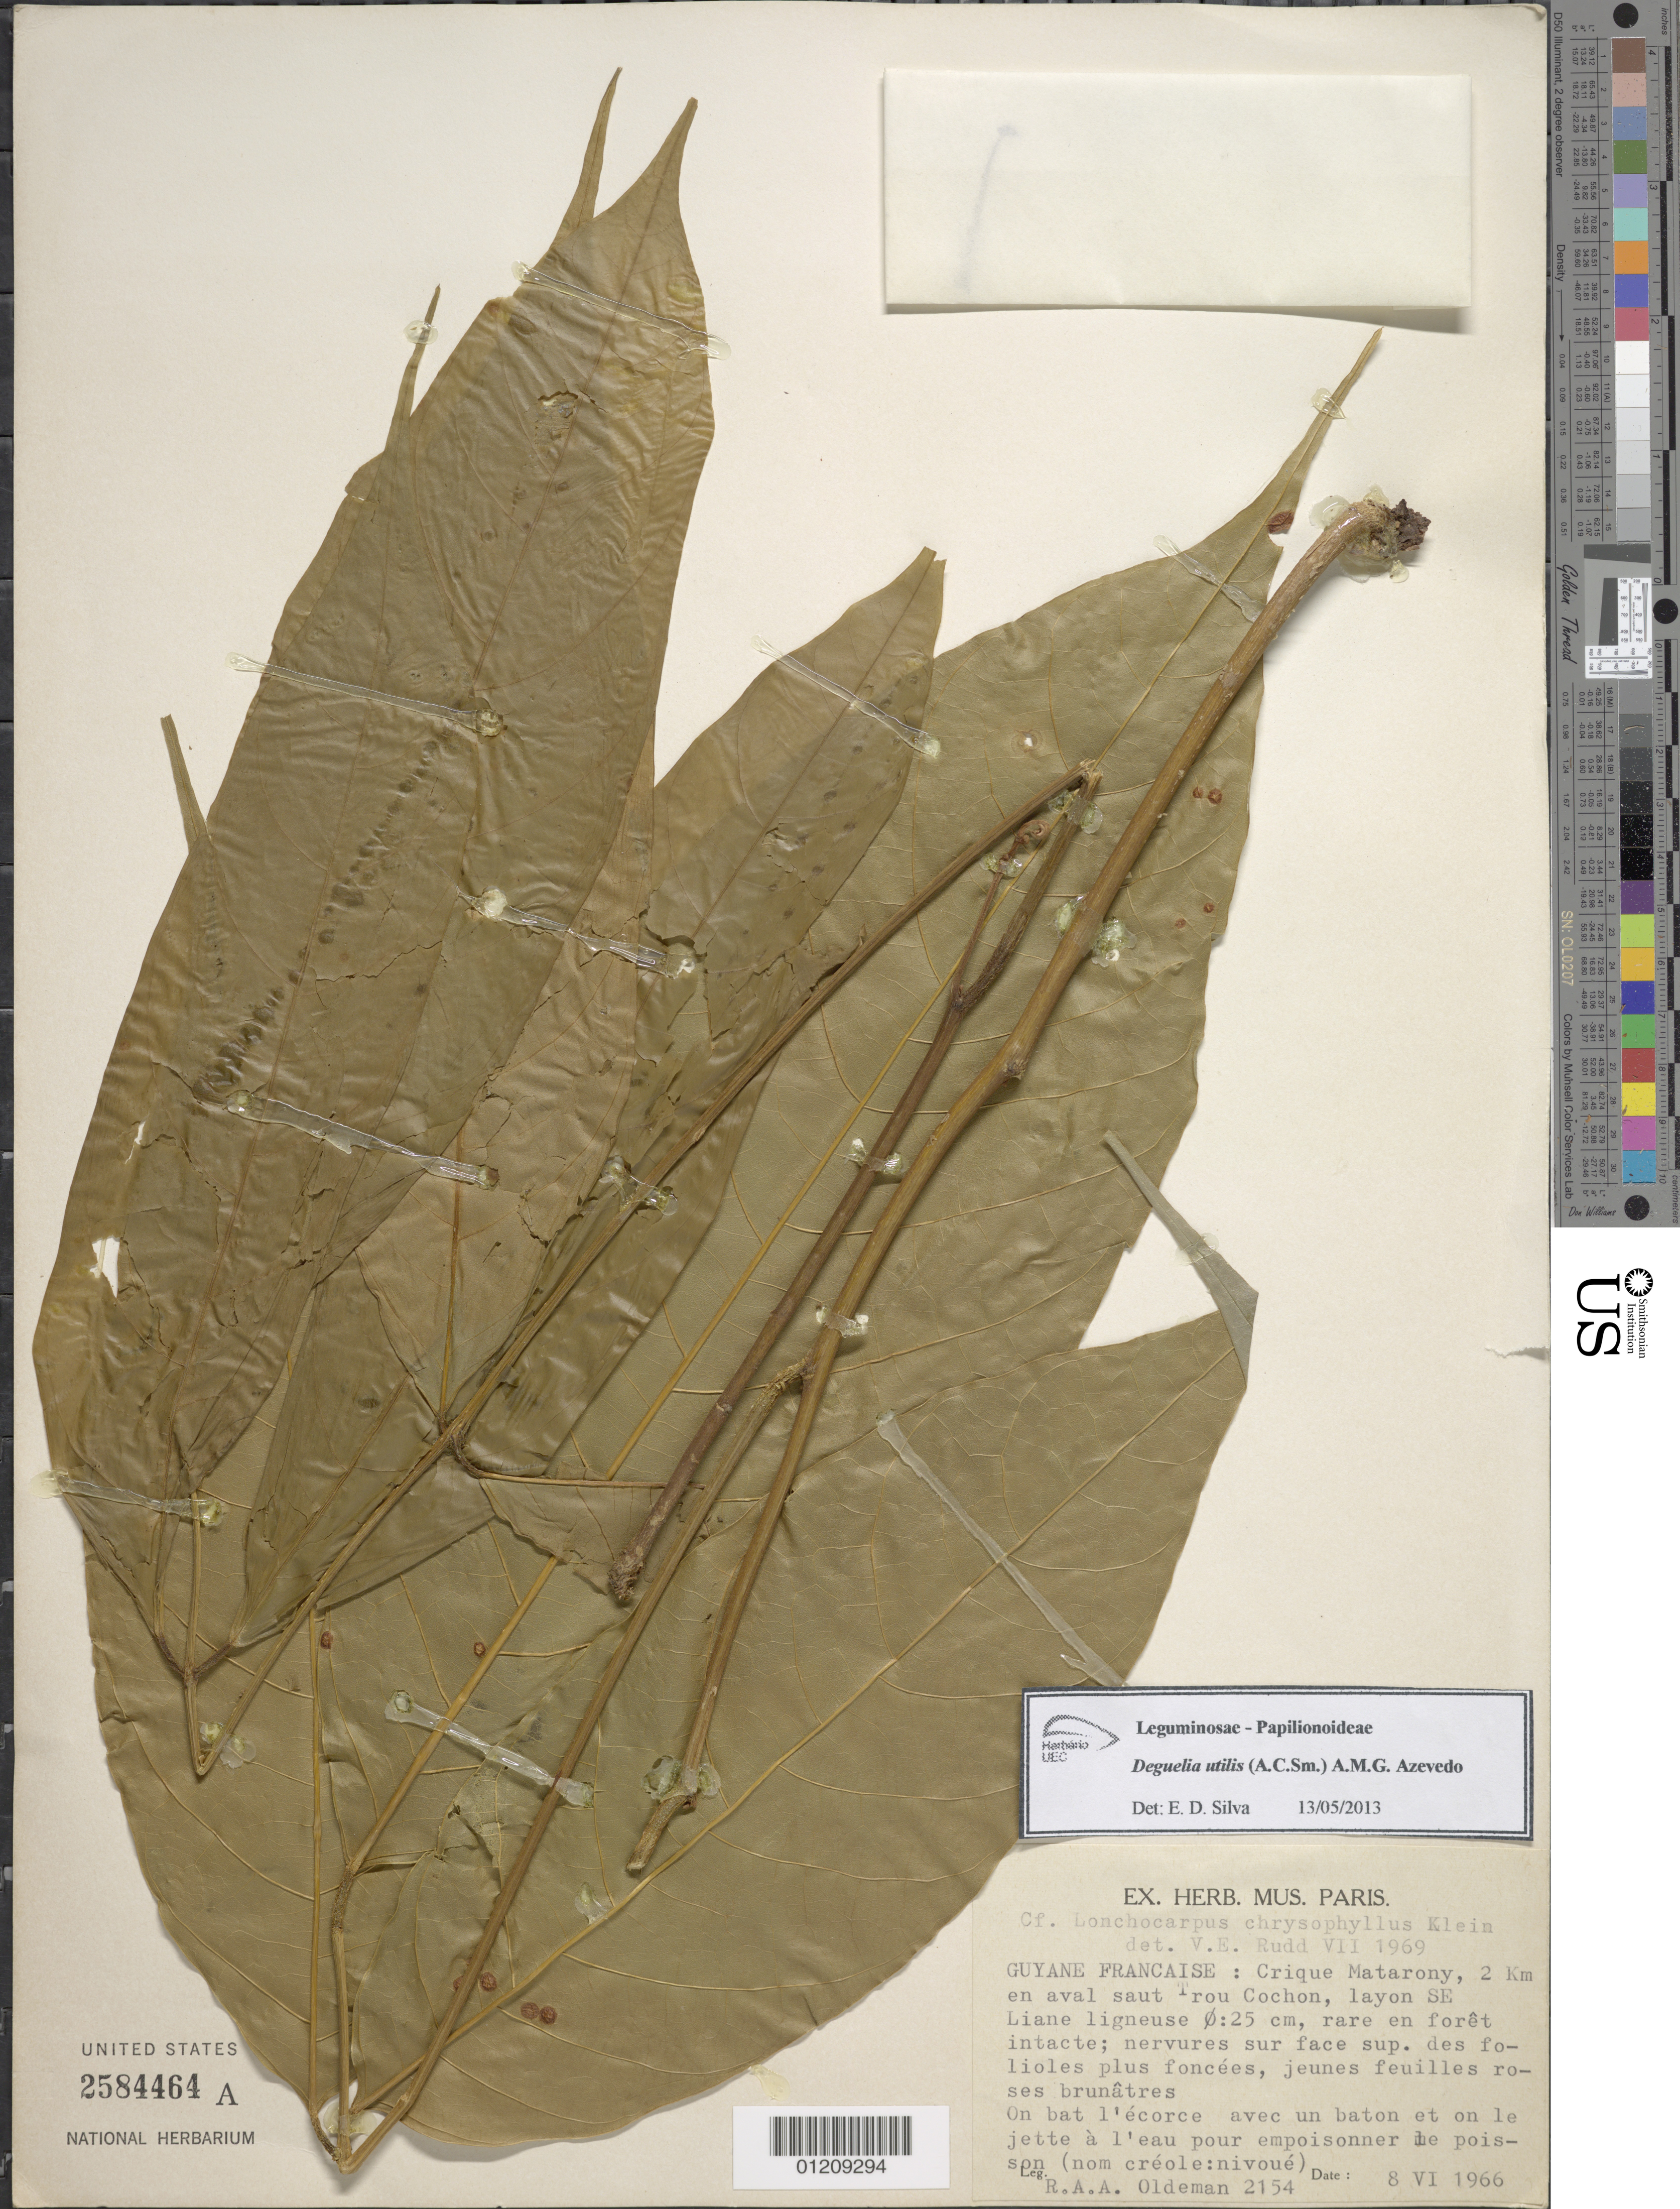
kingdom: Plantae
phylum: Tracheophyta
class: Magnoliopsida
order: Fabales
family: Fabaceae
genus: Deguelia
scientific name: Deguelia utilis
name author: (A.C. Sm.) A.M.G. Azevedo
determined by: Silva, E. D.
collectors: R. Oldeman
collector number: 2154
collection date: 1966-06-08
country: French Guiana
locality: Crique Matarony, 2km en aval saut Trou Cochon, layon SE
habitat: Foret intact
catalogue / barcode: US 2584464a